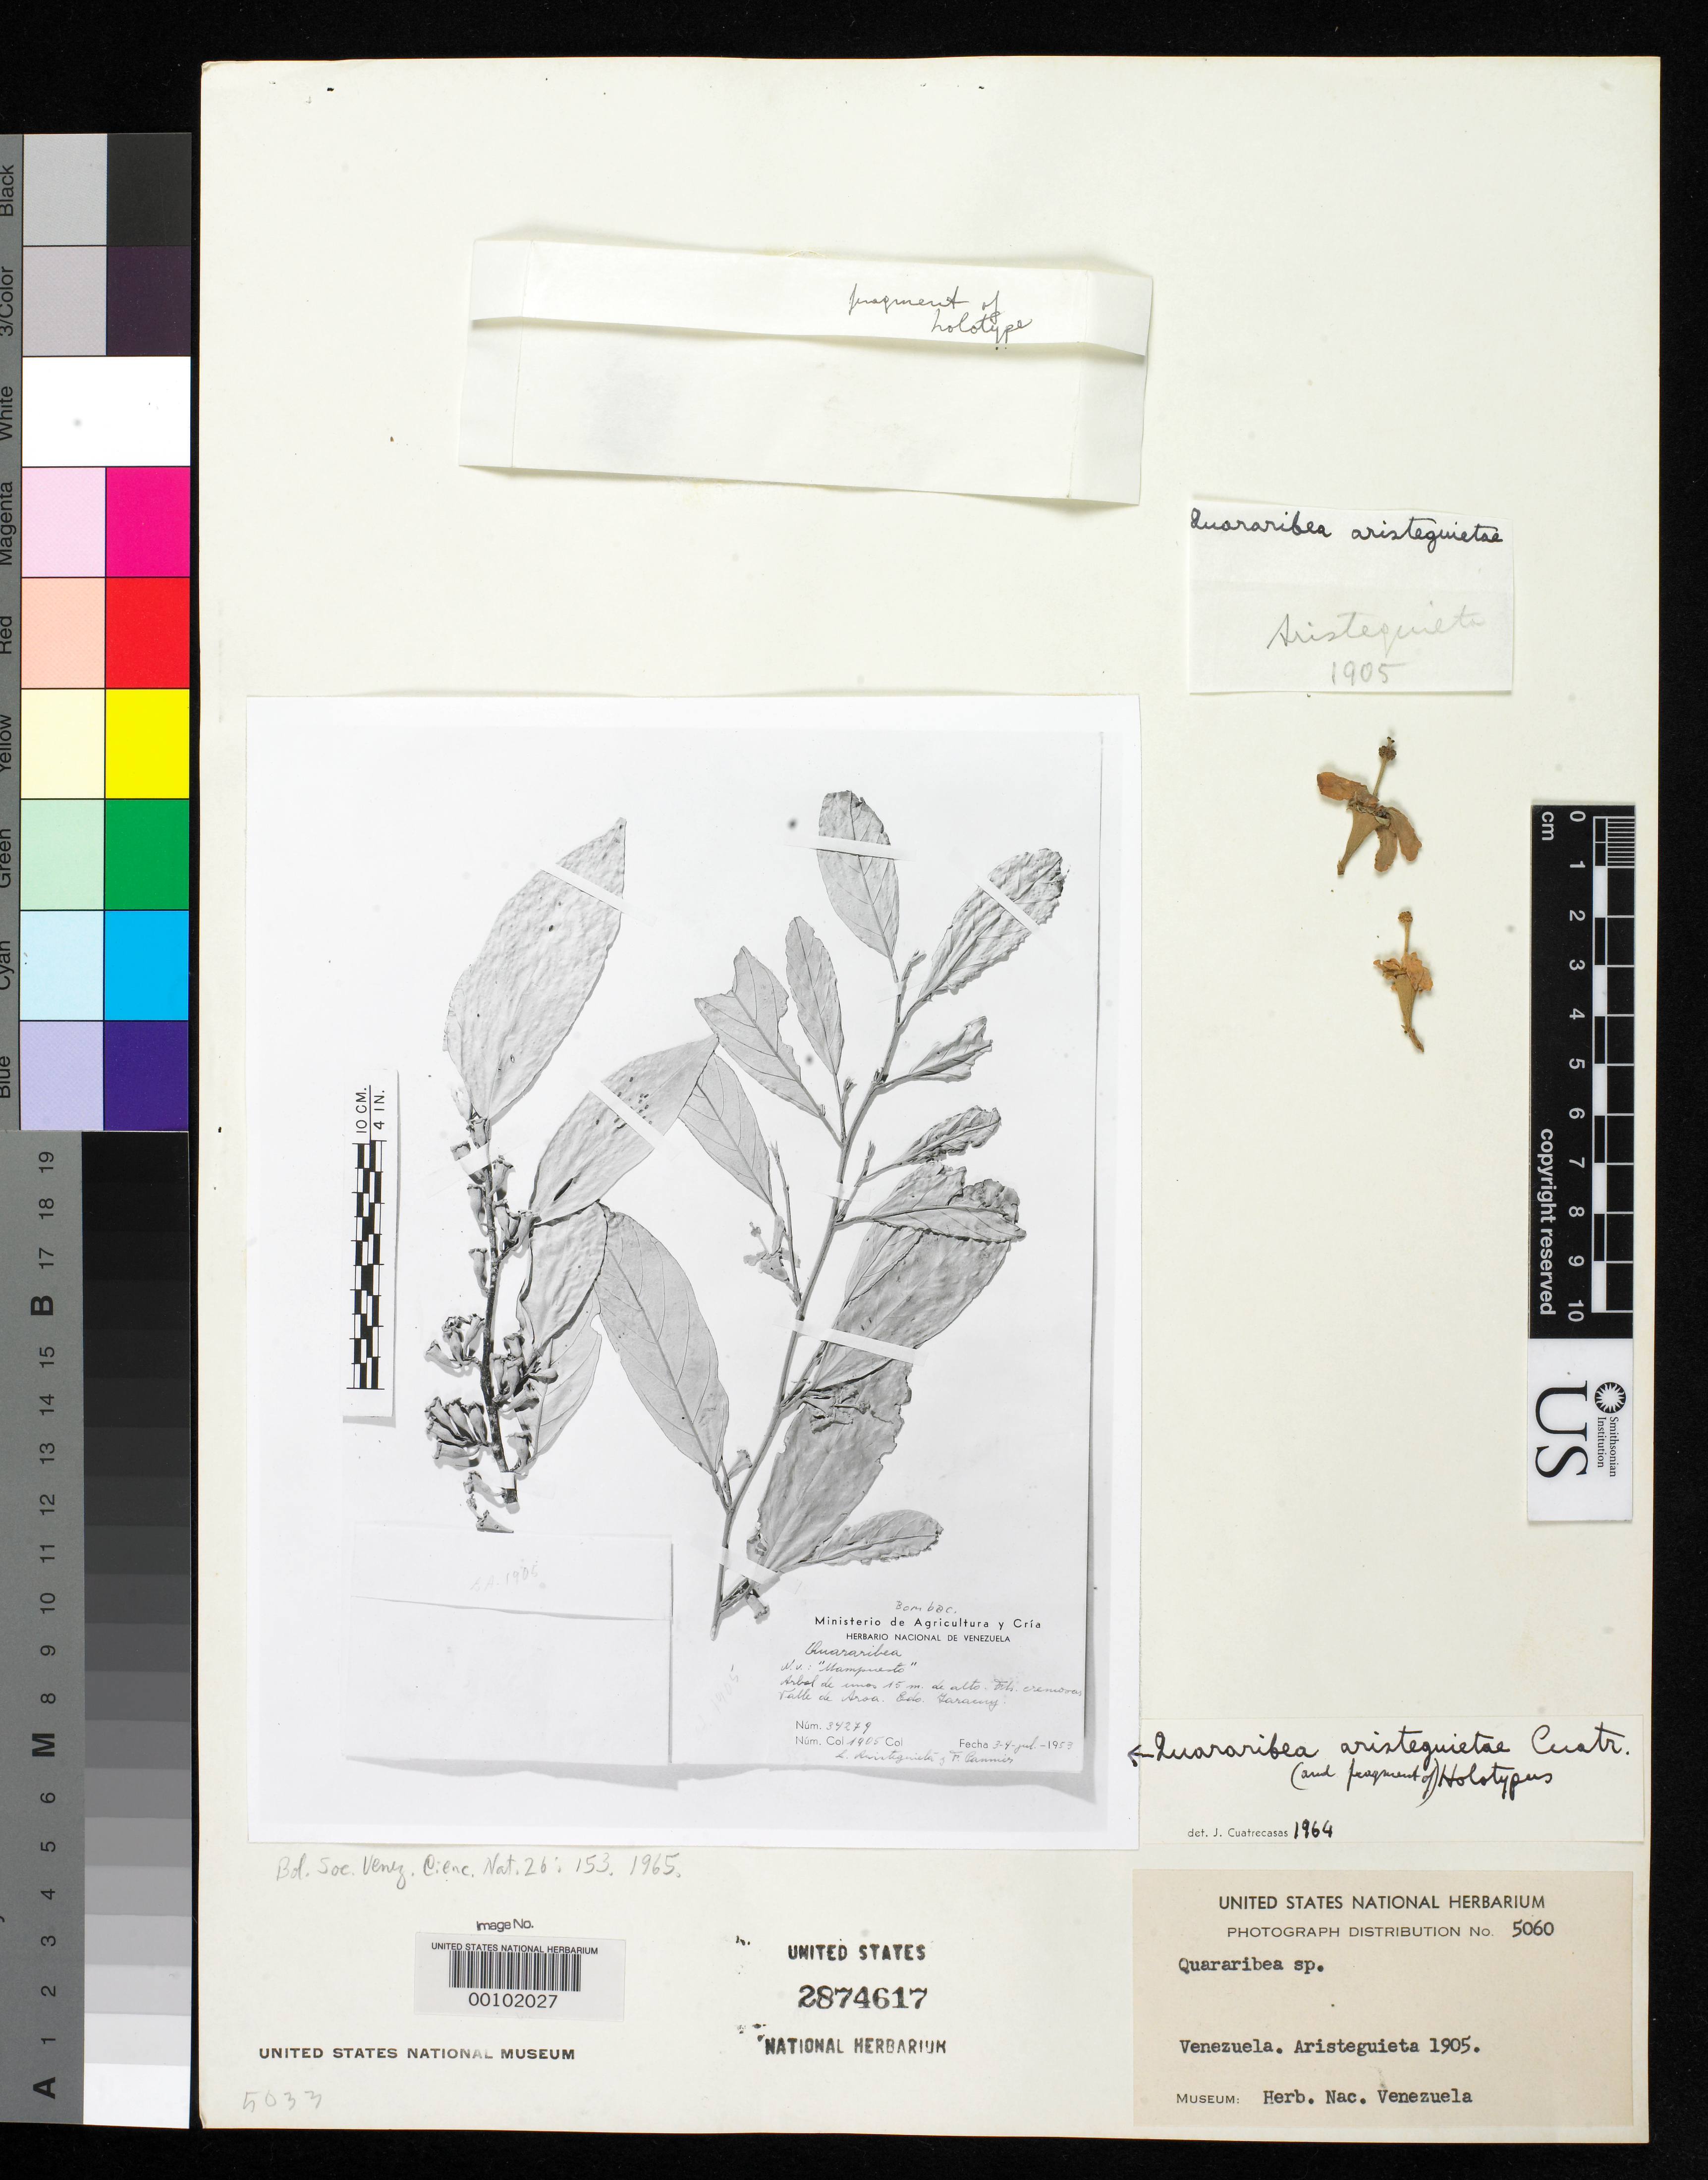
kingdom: Plantae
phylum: Tracheophyta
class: Magnoliopsida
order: Malvales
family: Malvaceae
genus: Quararibea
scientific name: Quararibea aristeguietae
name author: Cuatrec.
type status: Type Material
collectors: L. Aristeguieta & F. Pannier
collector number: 34279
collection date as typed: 03 Jul 1953 to 04 Jul 1953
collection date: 1953-07-03/1953-07-04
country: Venezuela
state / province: Yaracuy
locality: Valle de Aroa.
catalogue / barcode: US 2874617